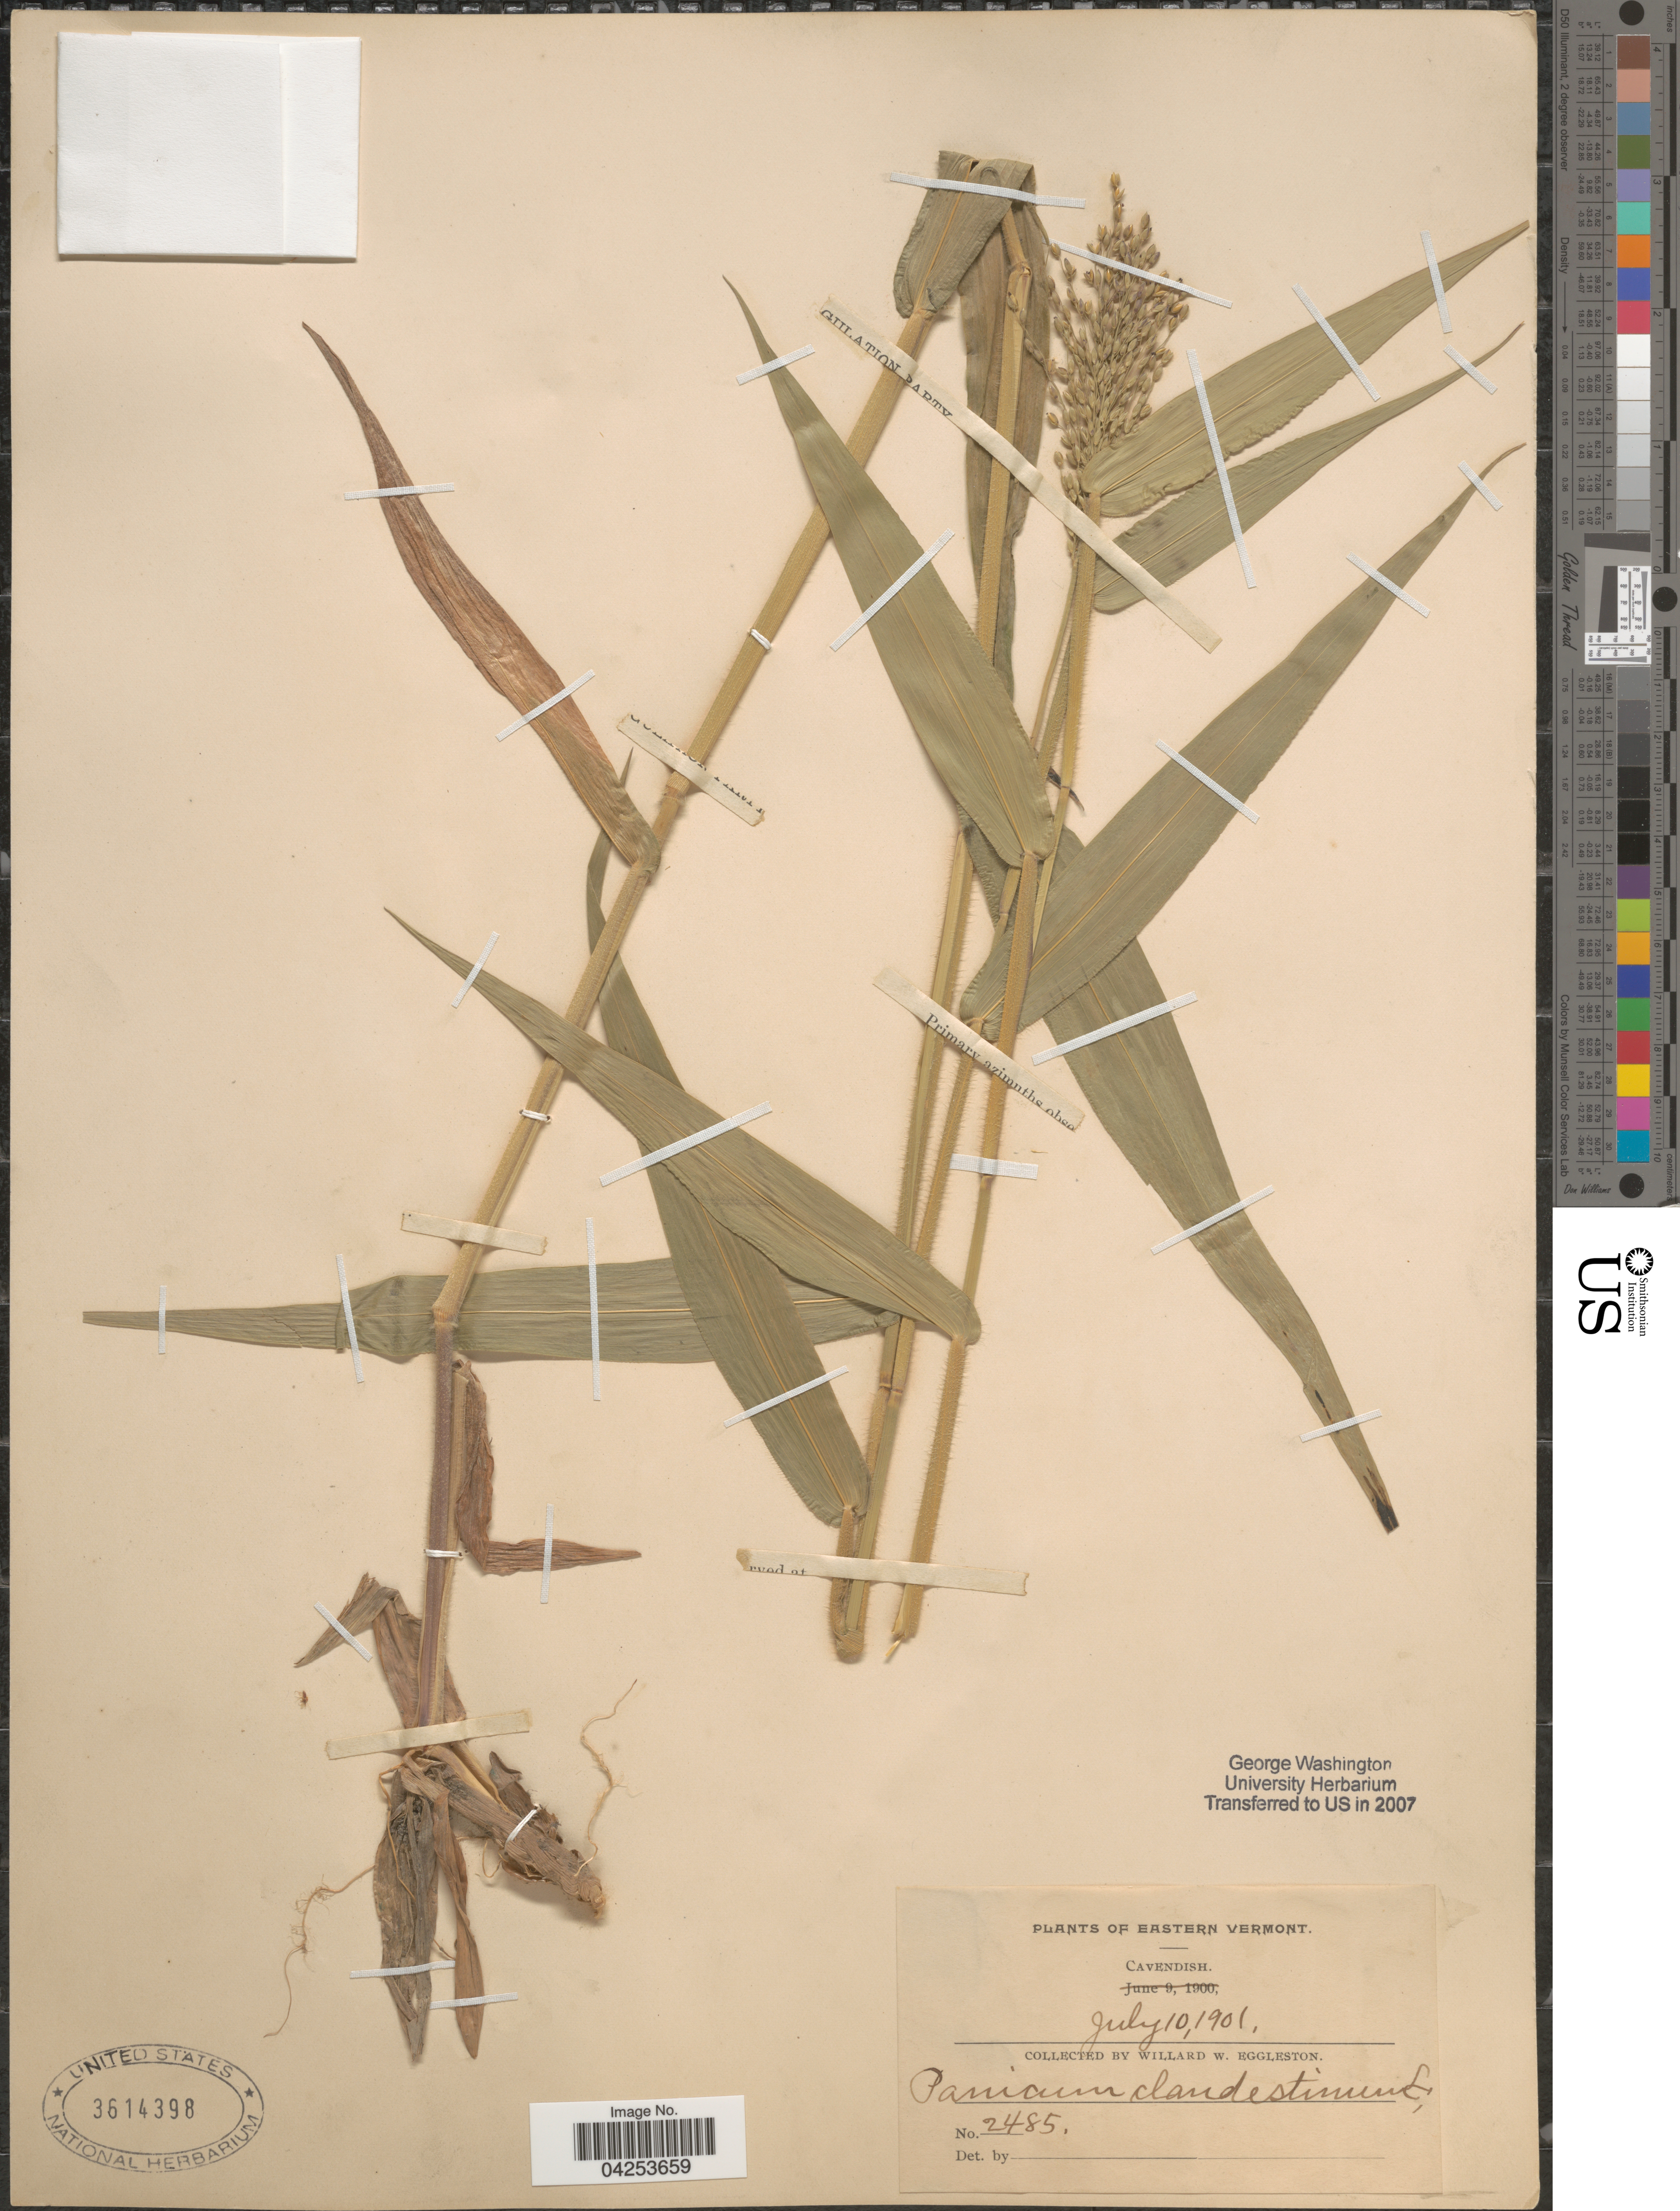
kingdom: Plantae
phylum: Tracheophyta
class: Liliopsida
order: Poales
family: Poaceae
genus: Dichanthelium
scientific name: Dichanthelium commutatum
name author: (Schult.) Gould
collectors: W. W. Eggleston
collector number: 2485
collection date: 1901-07-10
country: United States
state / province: Vermont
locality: Eastern Vermont. Cavendish.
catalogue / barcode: US 3614398